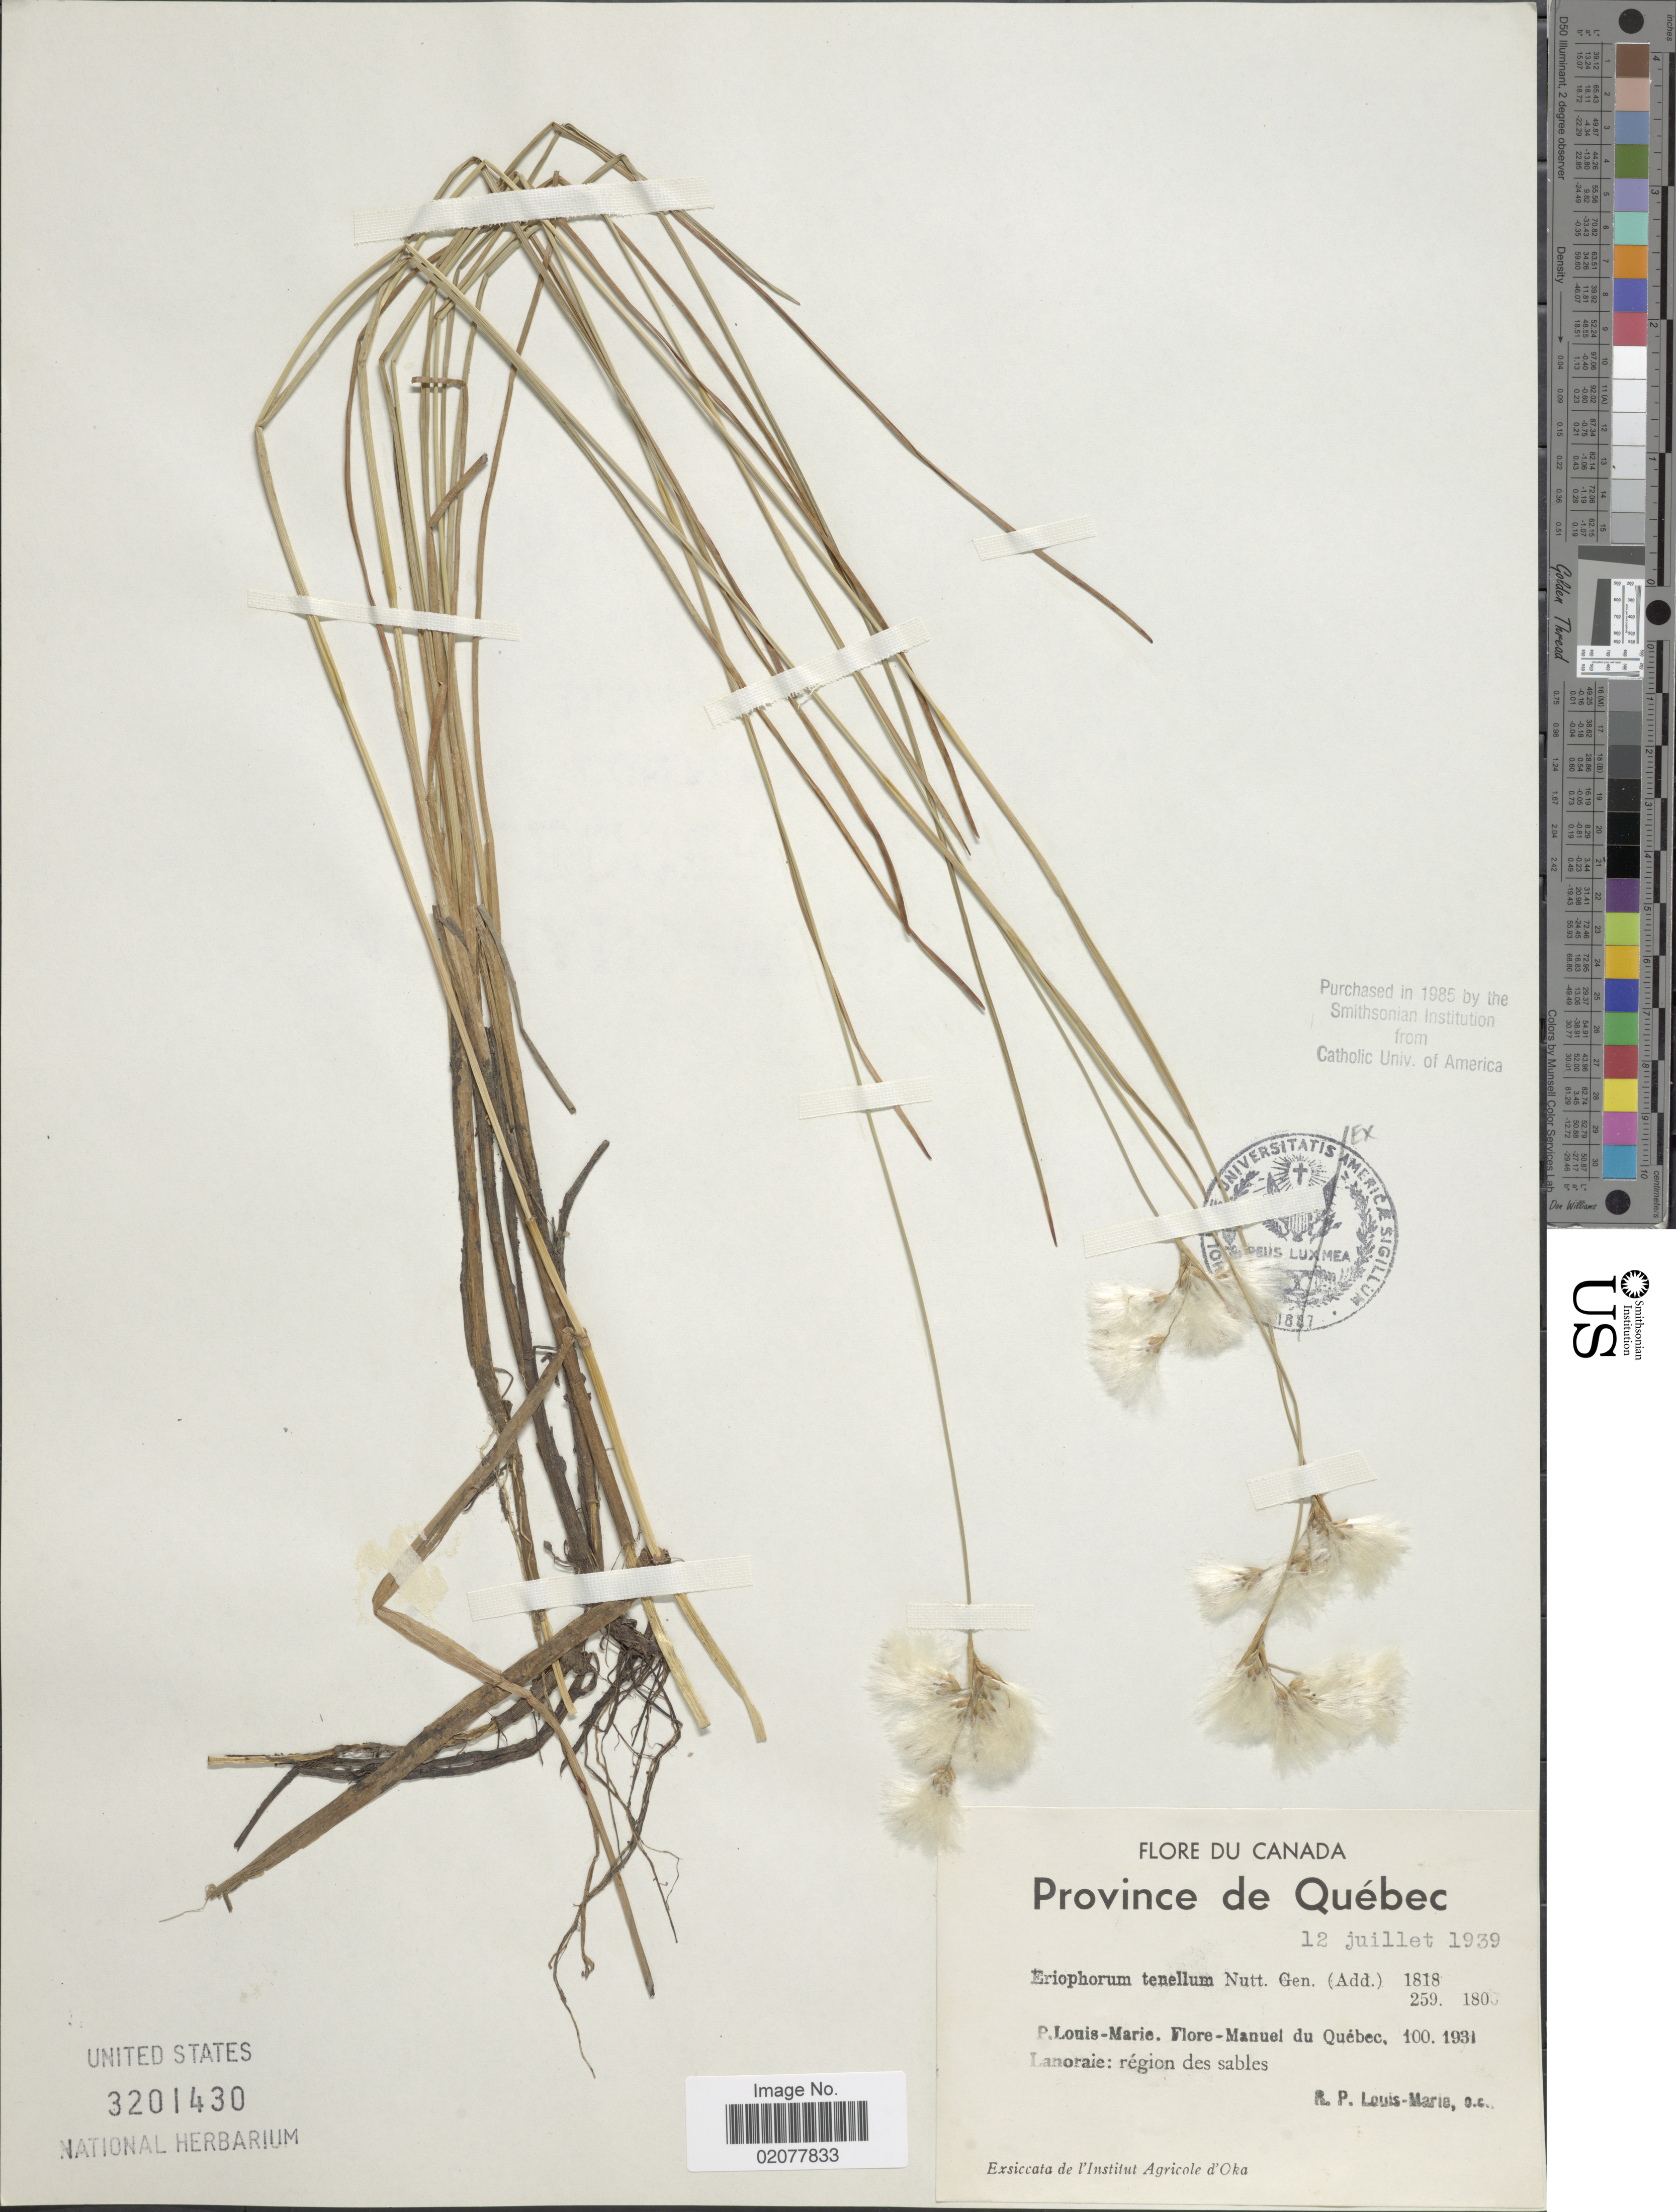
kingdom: Plantae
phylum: Tracheophyta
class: Liliopsida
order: Poales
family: Cyperaceae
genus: Eriophorum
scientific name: Eriophorum tenellum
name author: Nutt.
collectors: L.-M. LaLonde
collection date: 1939-07-12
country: Canada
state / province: Quebec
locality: Province de Québec. Lanoraie: région des sables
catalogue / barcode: US 3201430